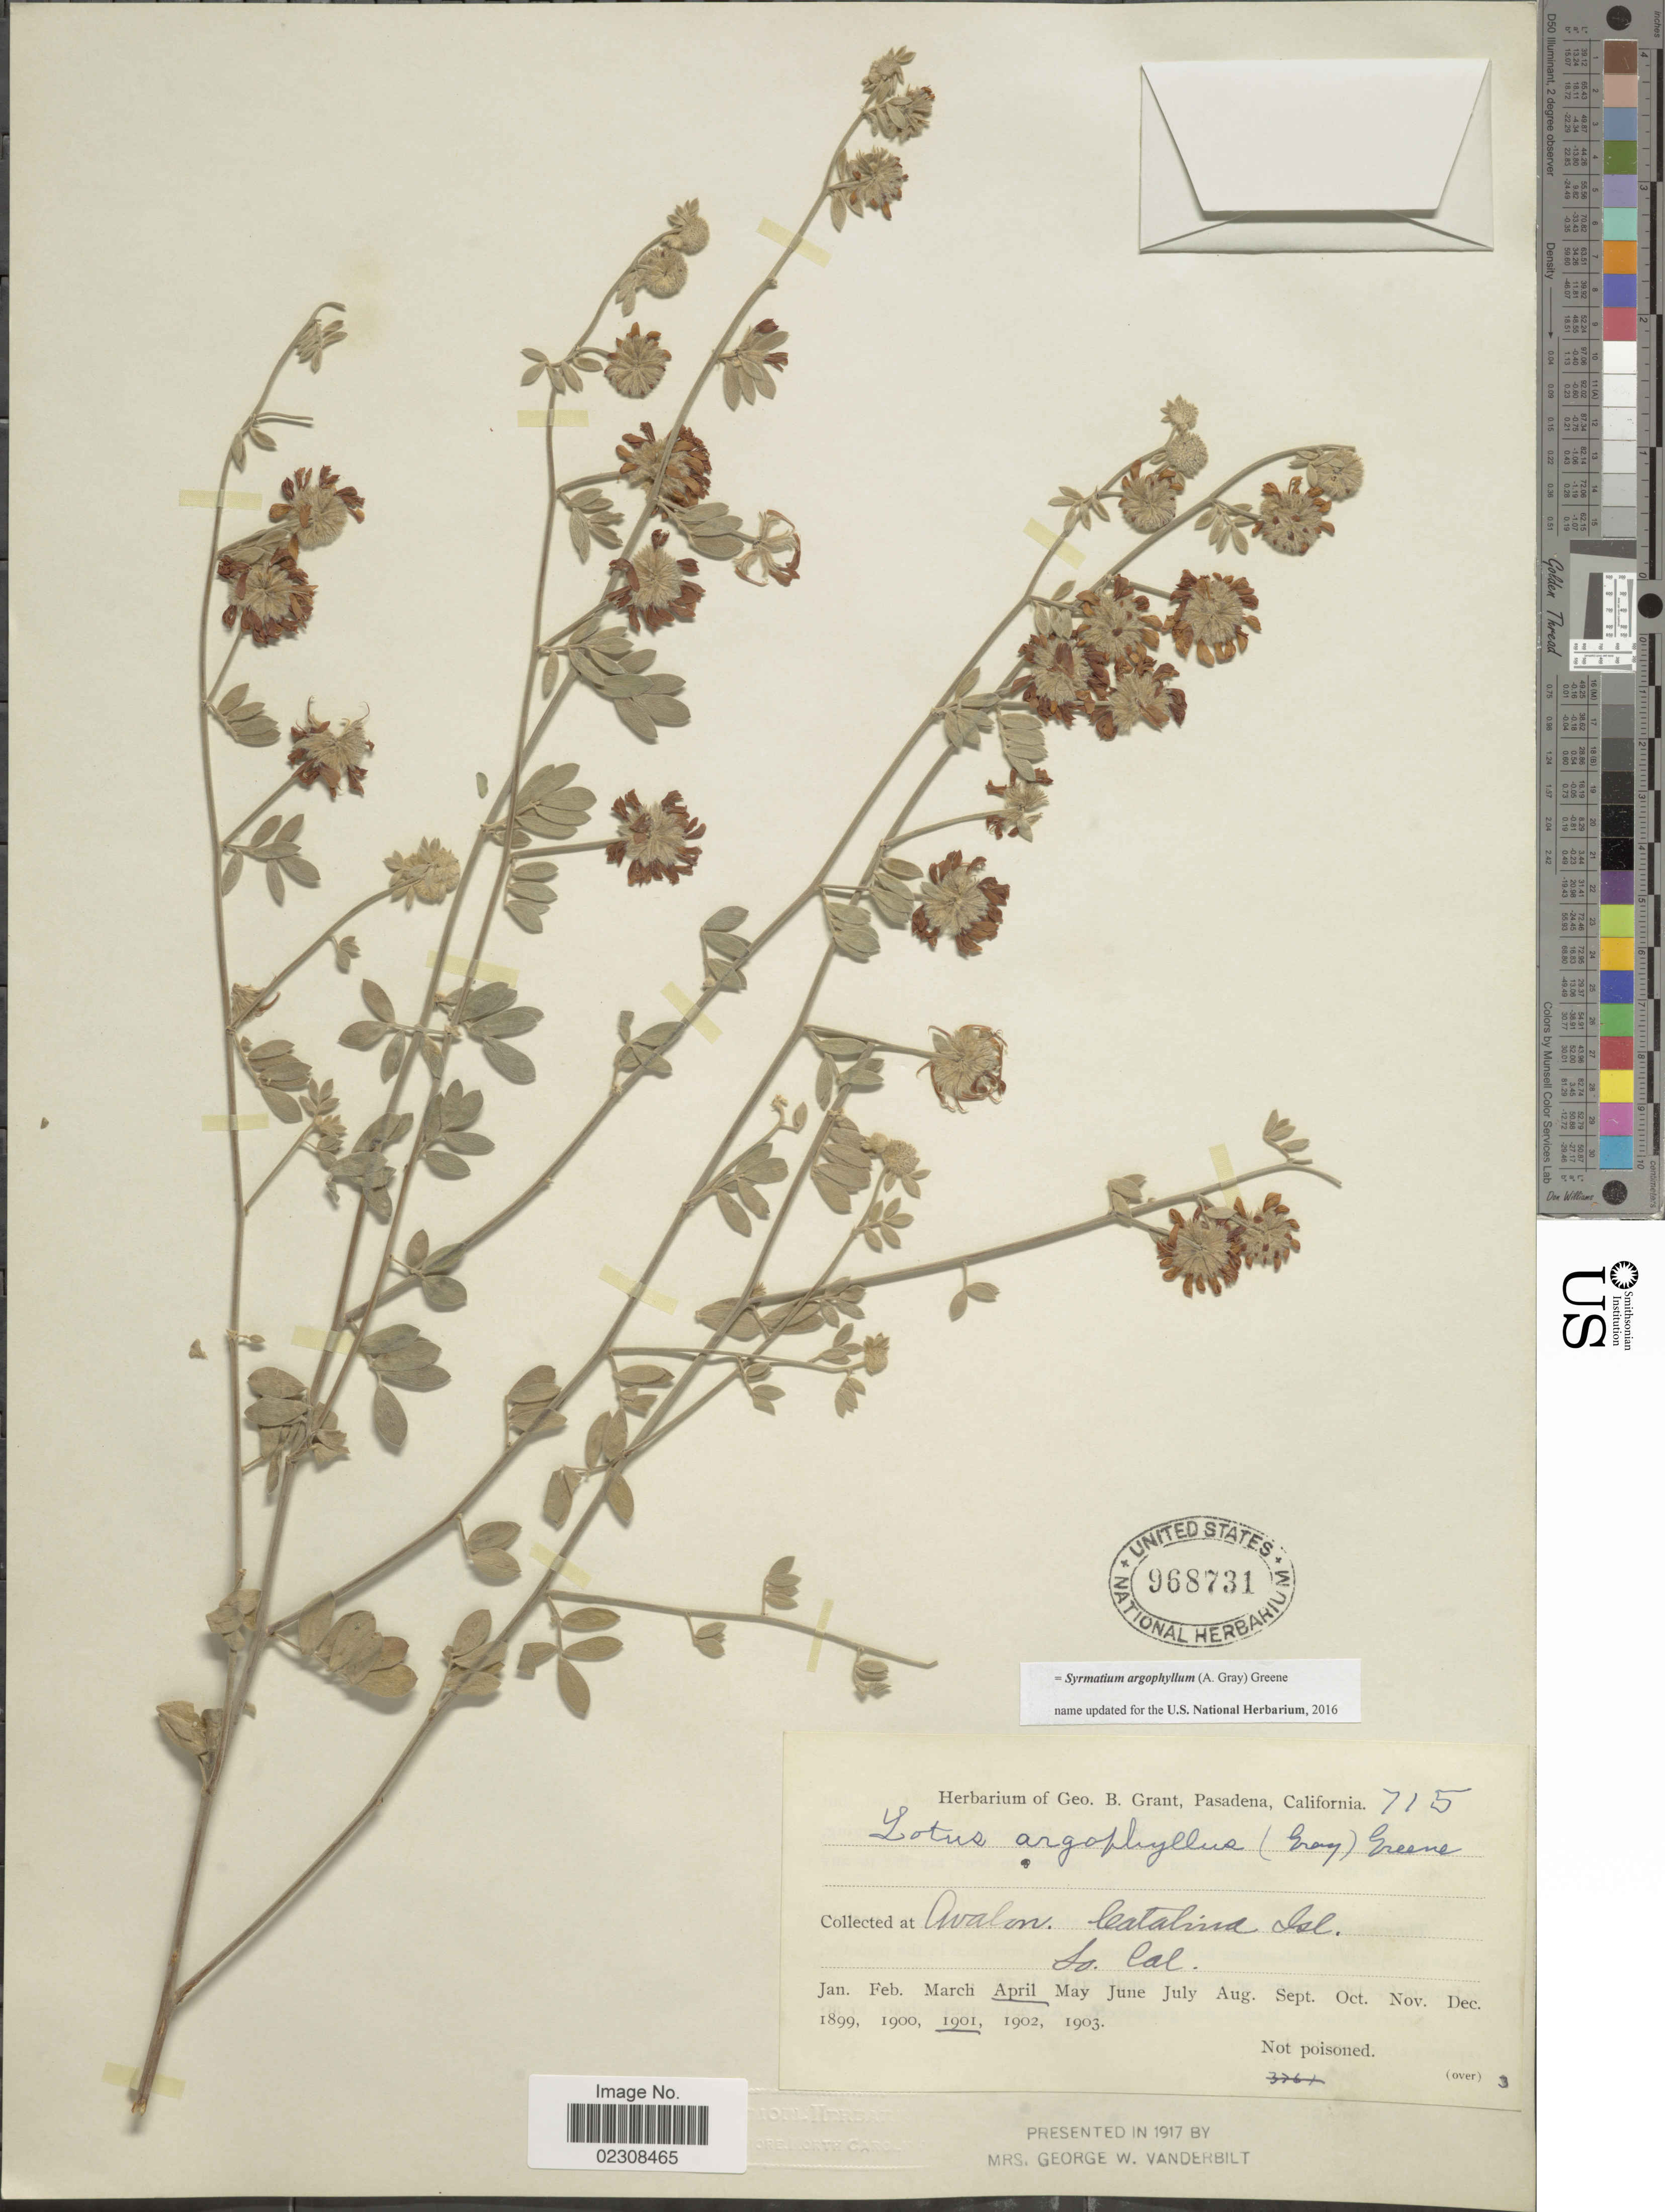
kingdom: Plantae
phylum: Tracheophyta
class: Magnoliopsida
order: Fabales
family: Fabaceae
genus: Syrmatium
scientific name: Syrmatium argophyllum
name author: (A. Gray) Greene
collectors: ex herb. Geo. B. Grant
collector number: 715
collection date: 1901-04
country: United States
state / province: California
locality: Avalon, catalina Isl, So. Cal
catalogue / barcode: US 968731